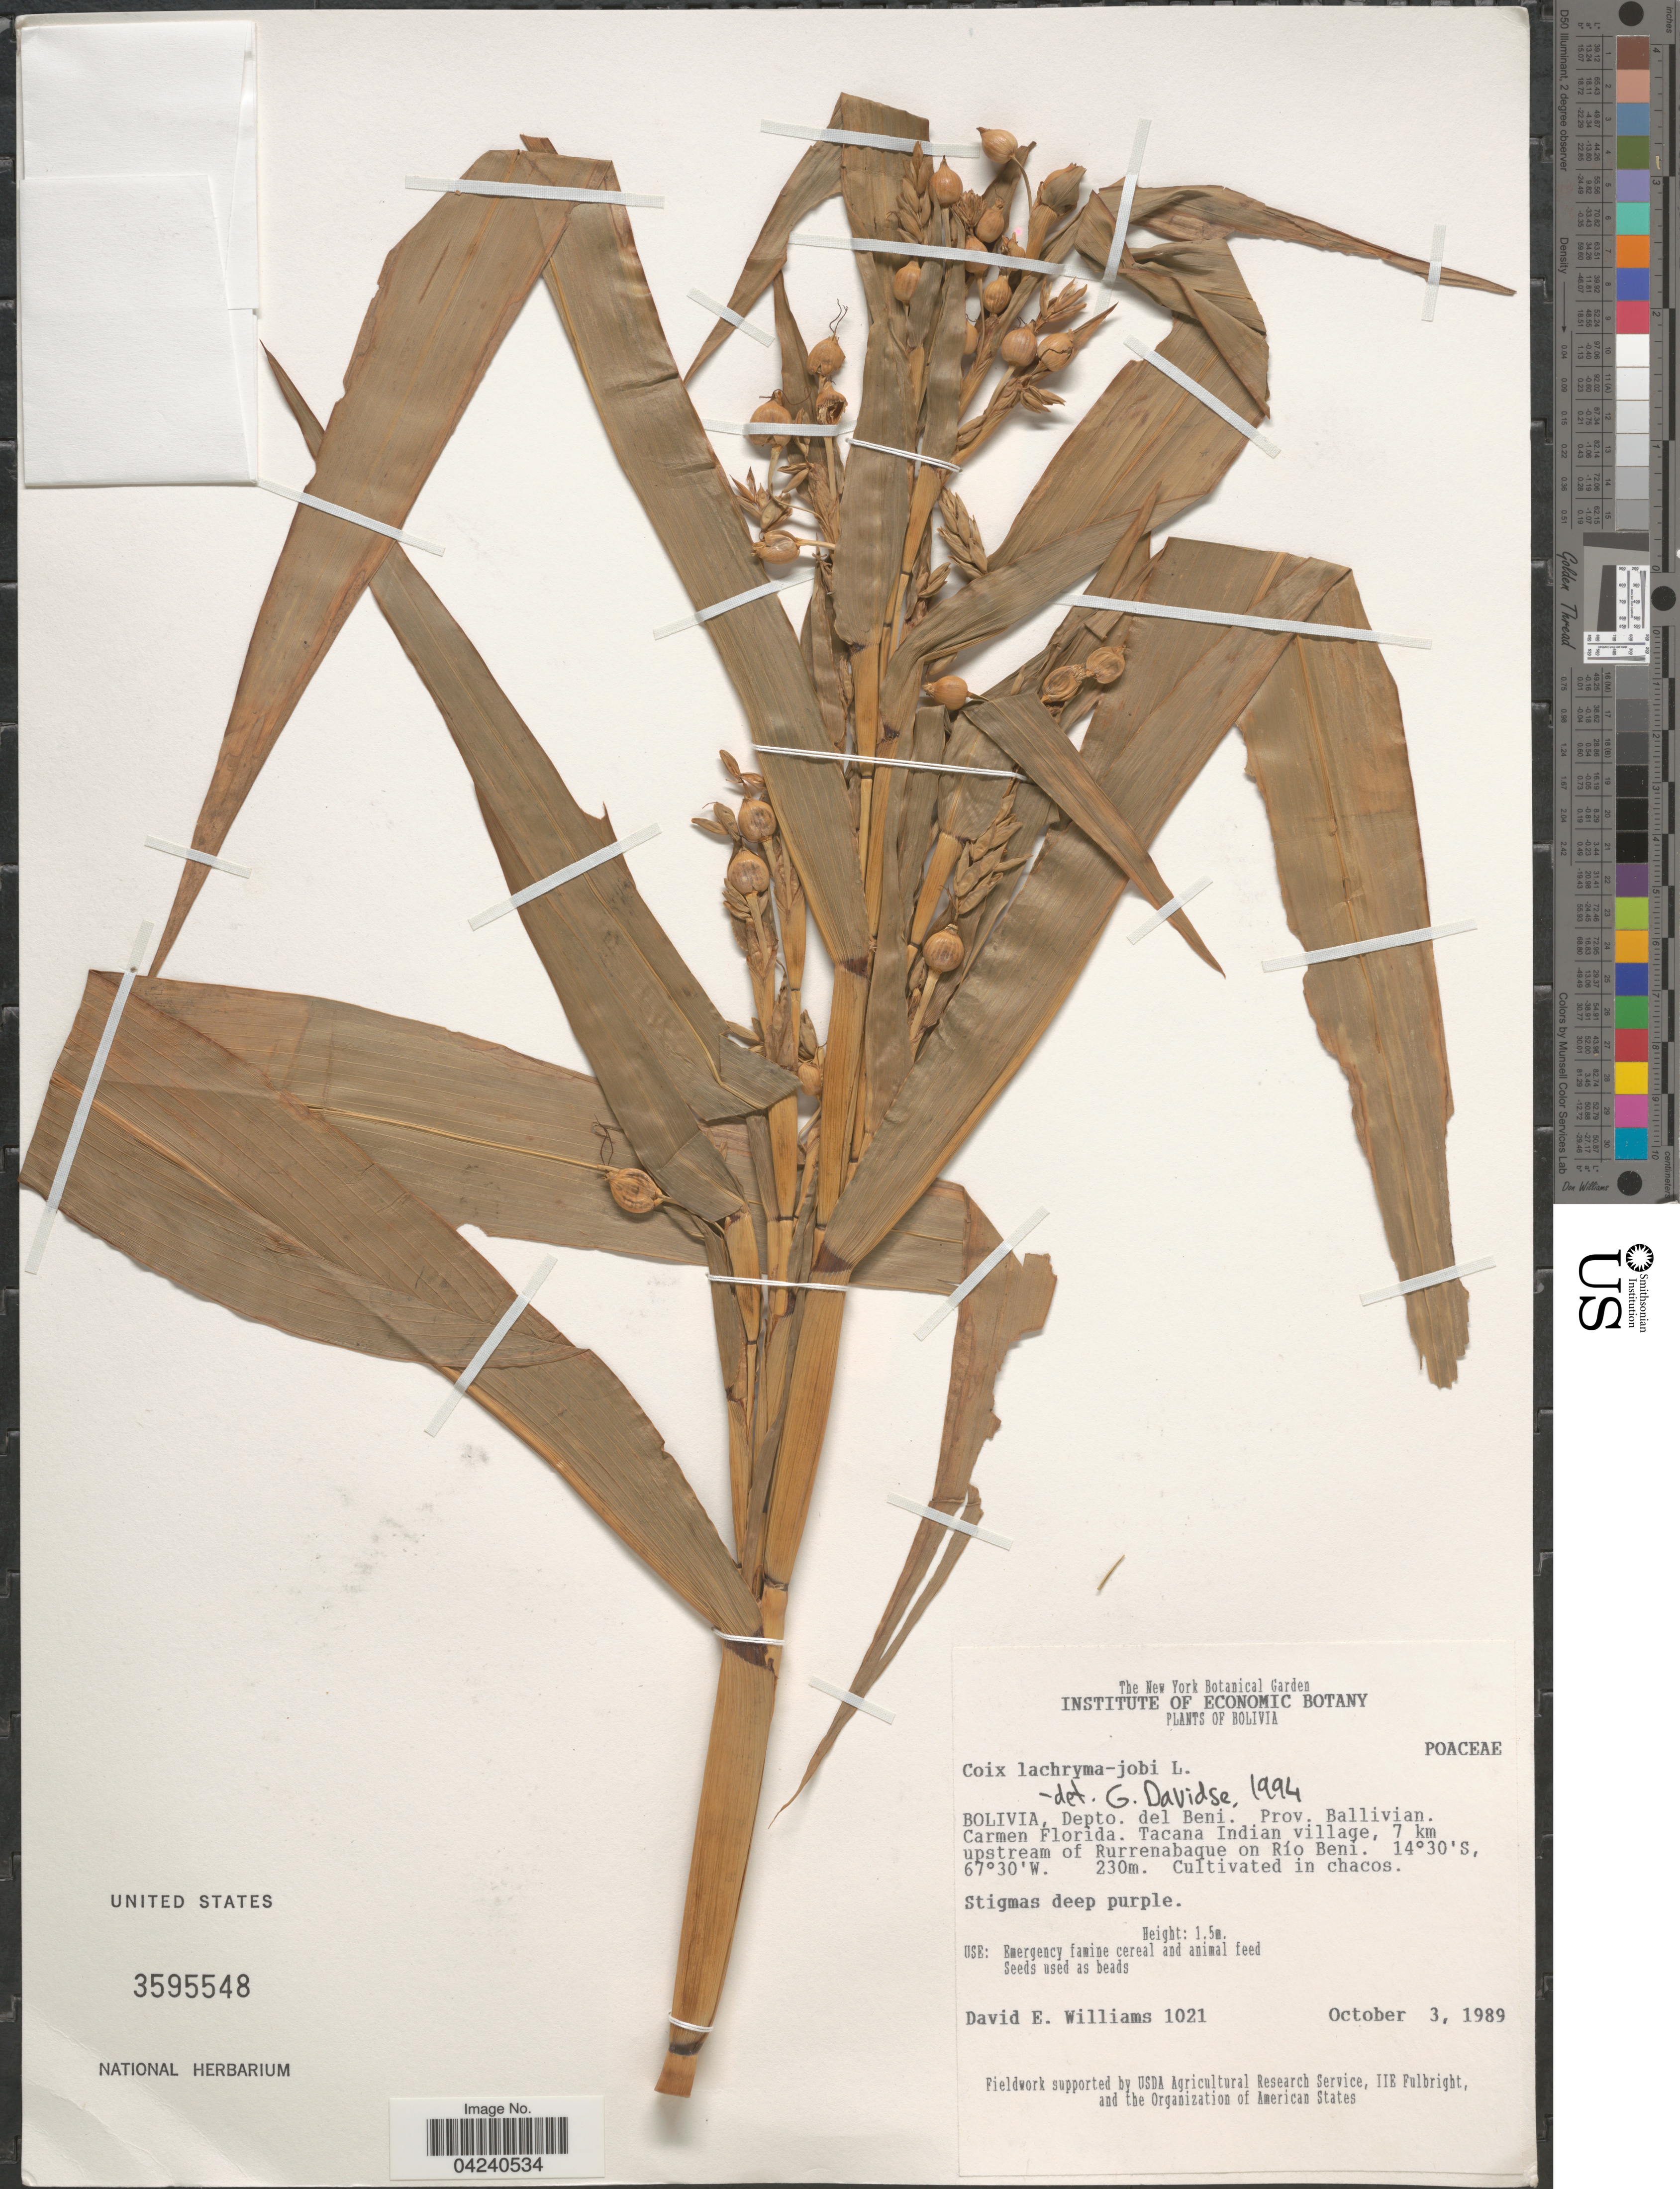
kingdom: Plantae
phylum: Tracheophyta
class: Liliopsida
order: Poales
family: Poaceae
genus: Coix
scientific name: Coix lacryma-jobi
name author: L.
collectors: D. E. Williams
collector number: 1021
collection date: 1989-10-03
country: Bolivia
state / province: Beni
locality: Depto. del Beni. Prov. Ballivian. Carmen Florida. Tacana Indian village, 7 km upstream of Rurrenabaque on Río Beni.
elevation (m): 230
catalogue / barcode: US 3595548